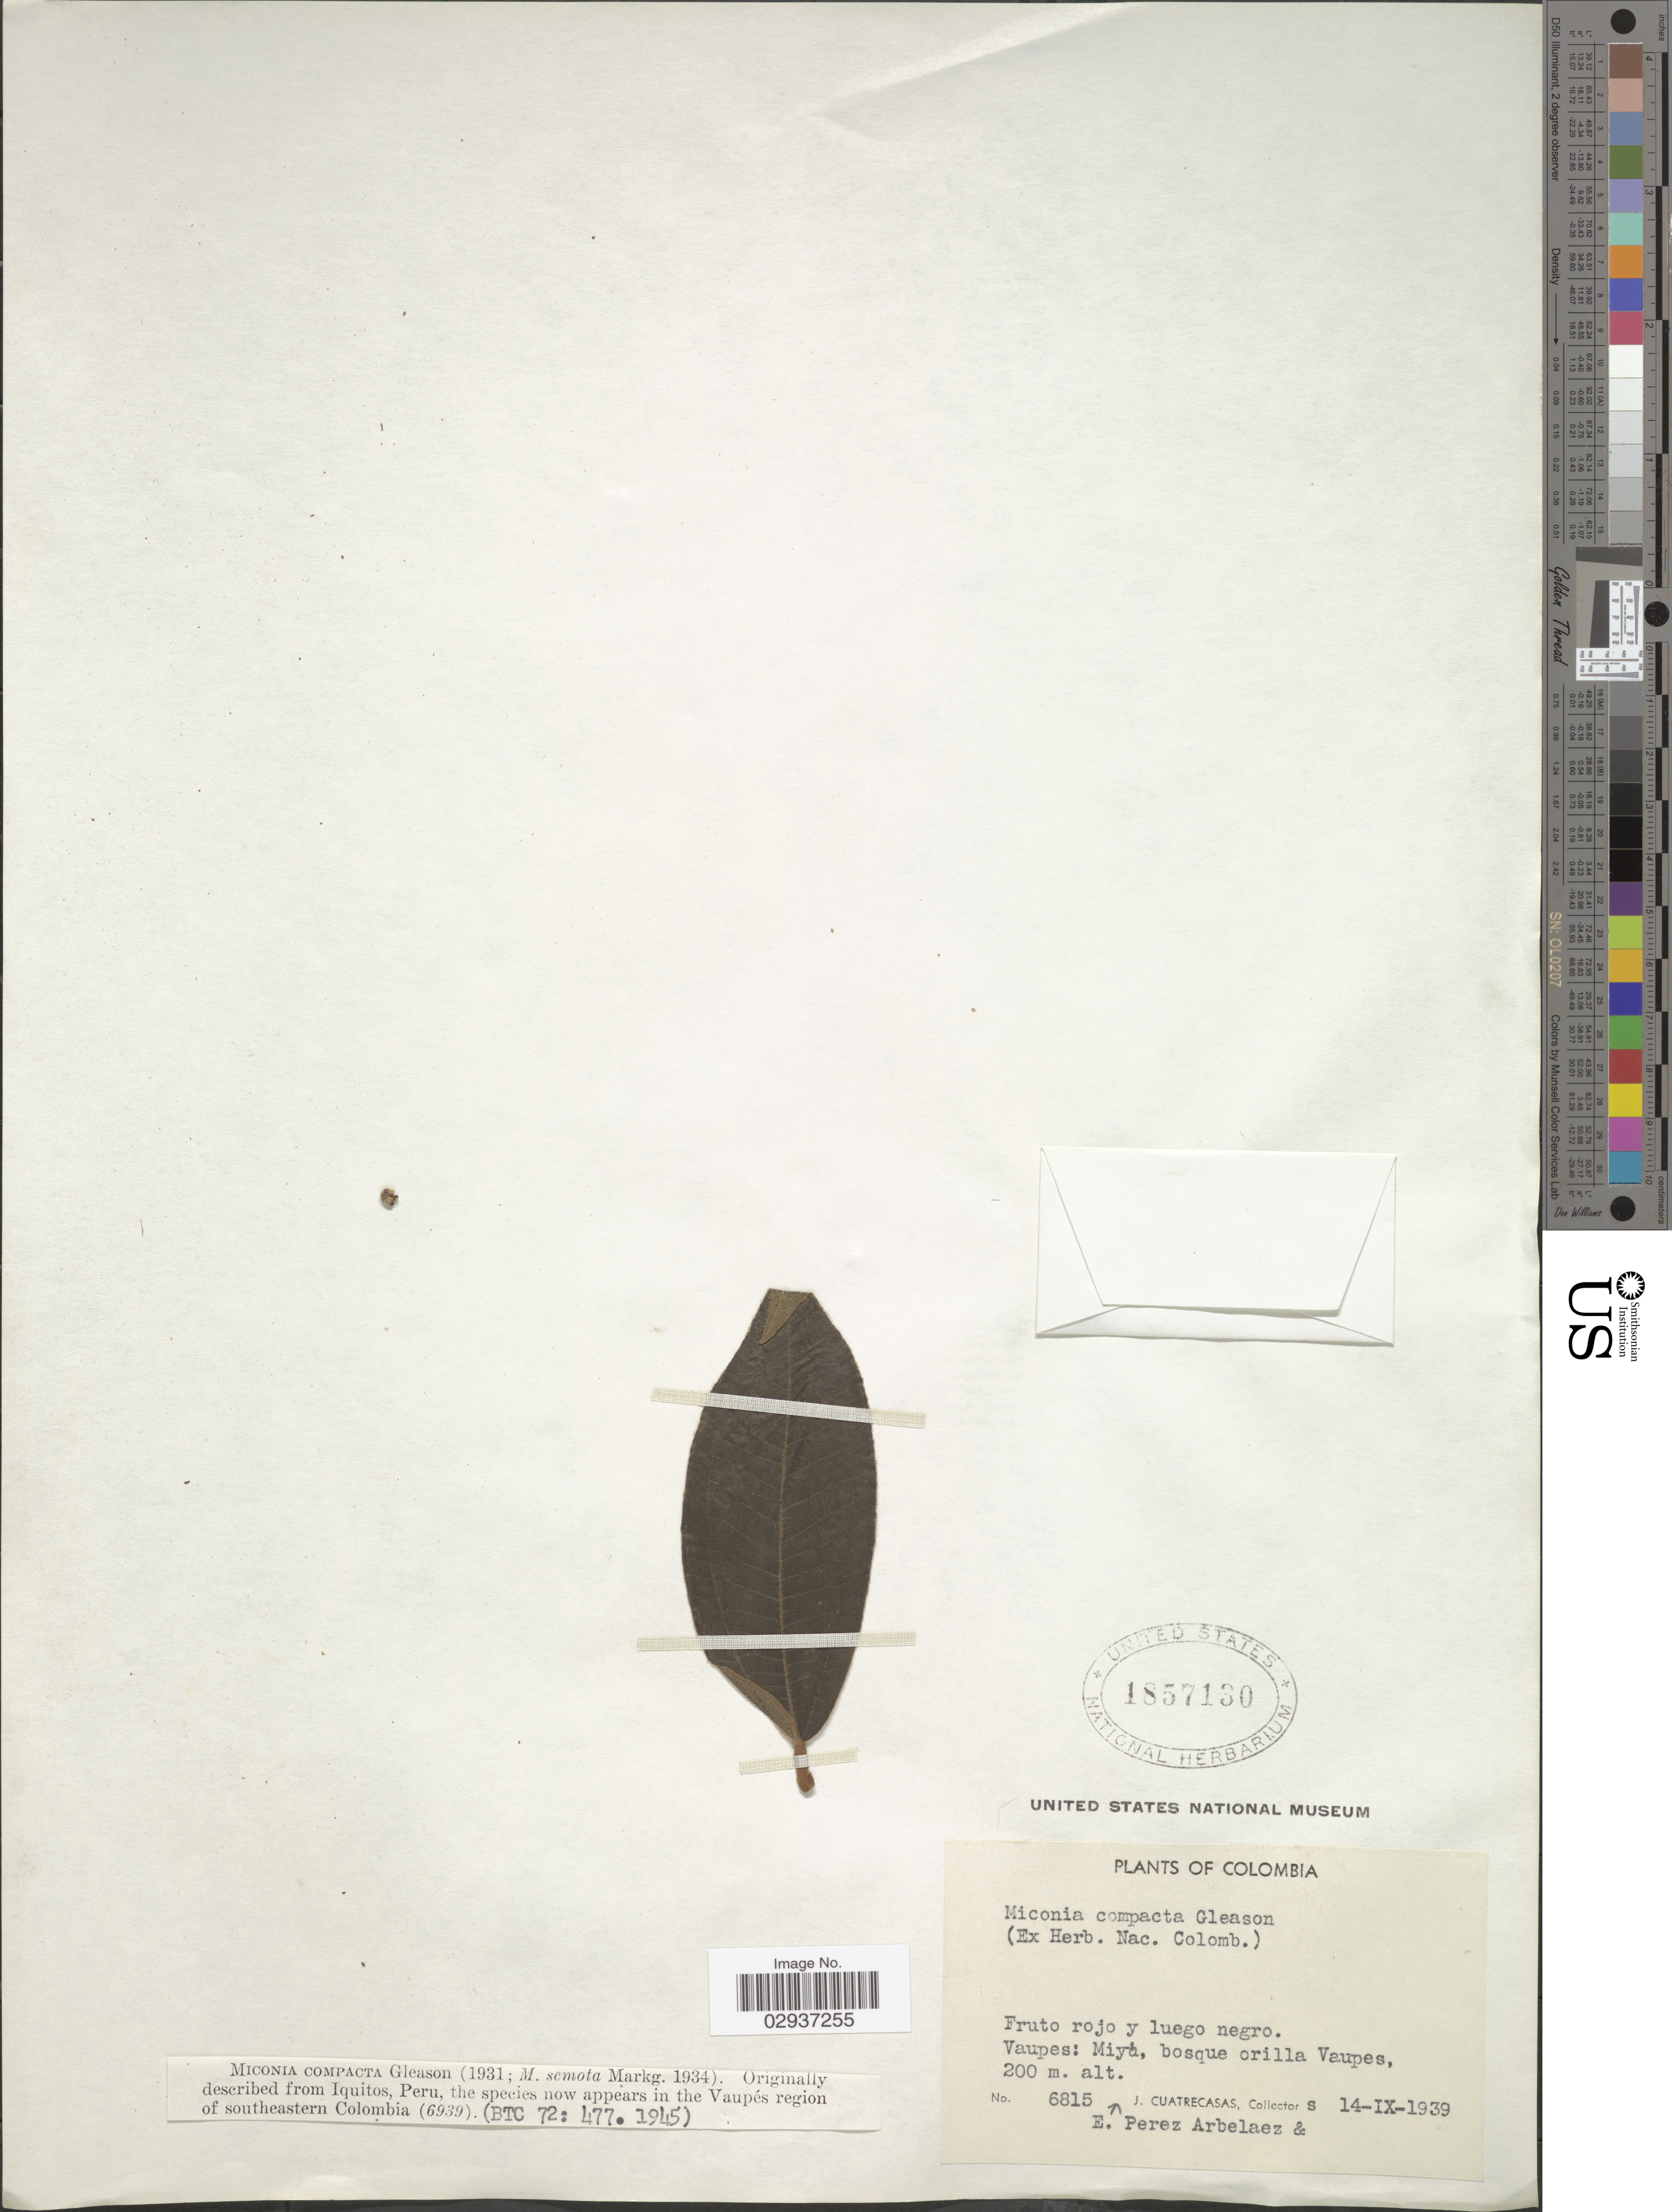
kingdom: Plantae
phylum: Tracheophyta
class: Magnoliopsida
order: Myrtales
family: Melastomataceae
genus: Miconia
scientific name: Miconia carassana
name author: Cogn.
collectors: E. Pérez Arbeláez & J. Cuatrecasas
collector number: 6815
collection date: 1939-09-14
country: Colombia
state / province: Vaupés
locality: Vaupes: Miyú, bosque orilla Vaupes.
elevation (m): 200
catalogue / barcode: US 1857130